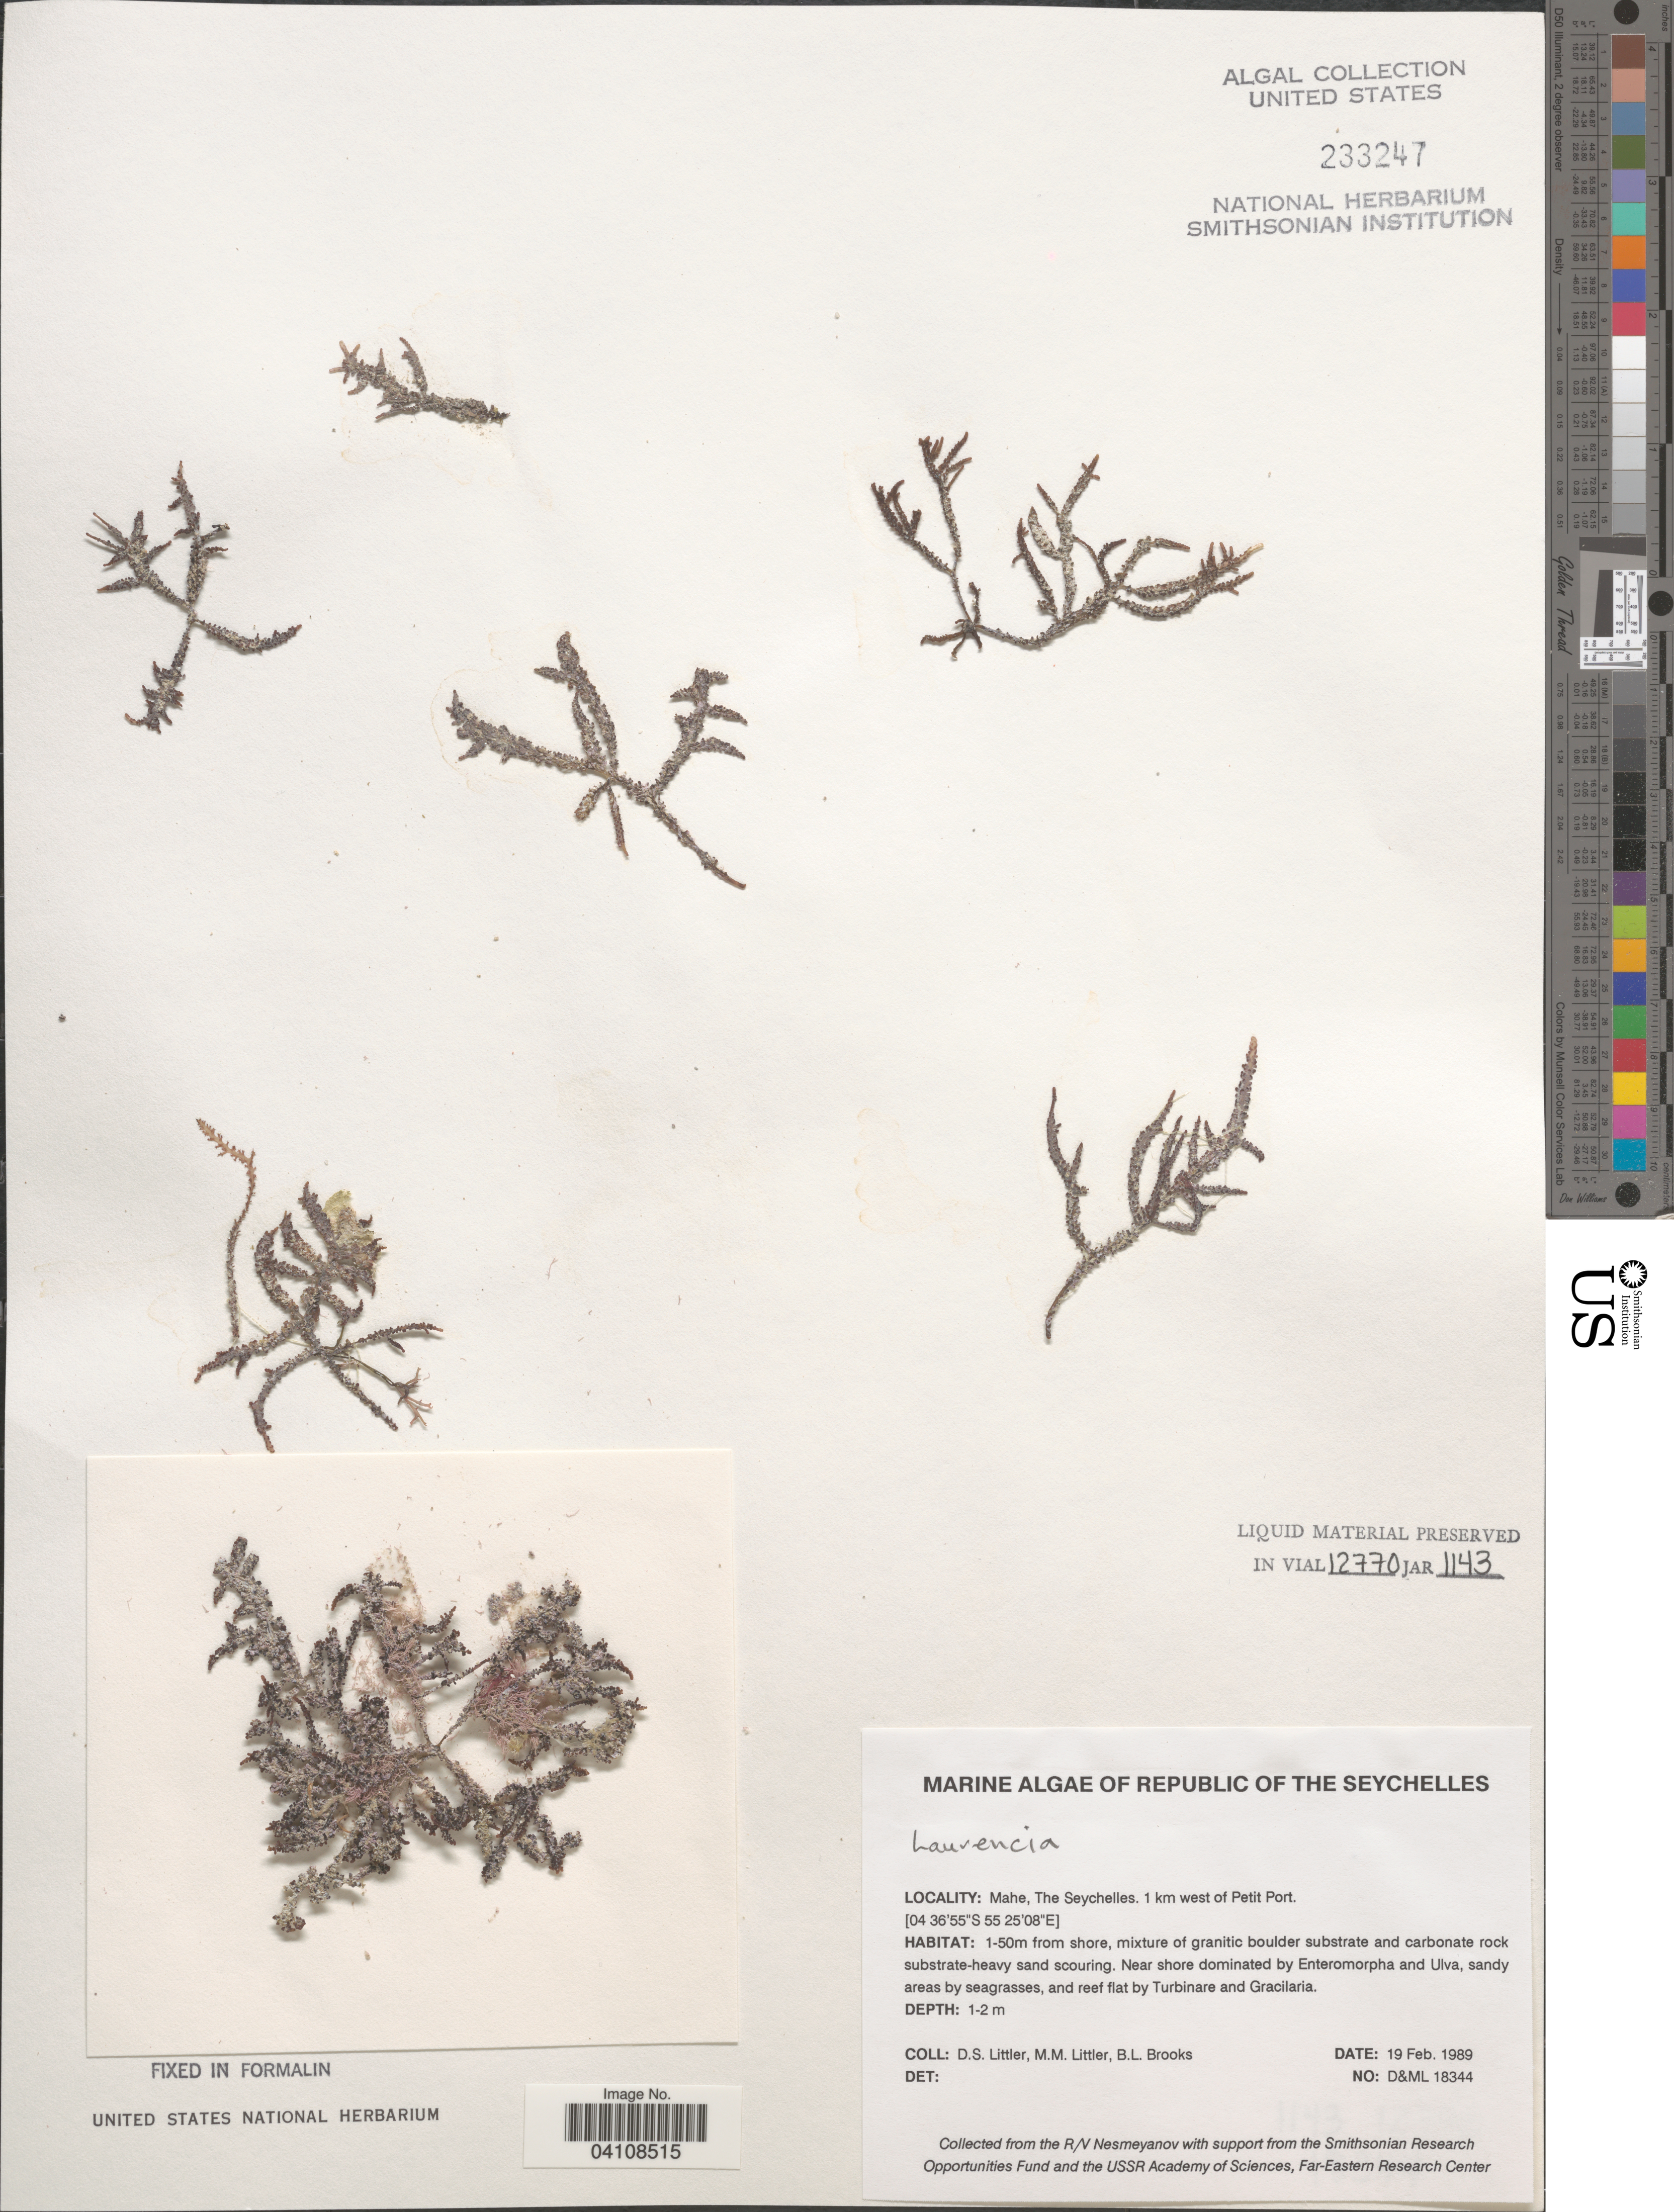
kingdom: Plantae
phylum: Rhodophyta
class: Florideophyceae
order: Ceramiales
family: Rhodomelaceae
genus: Laurencia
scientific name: Laurencia sp.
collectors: D. S. Littler & B. Brooks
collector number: D&ML18344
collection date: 1989-02-19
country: Seychelles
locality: Republic of The Seychelles. Mahe. 1 km west of Petit Port. 1-50m from shore.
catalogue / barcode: US 233247